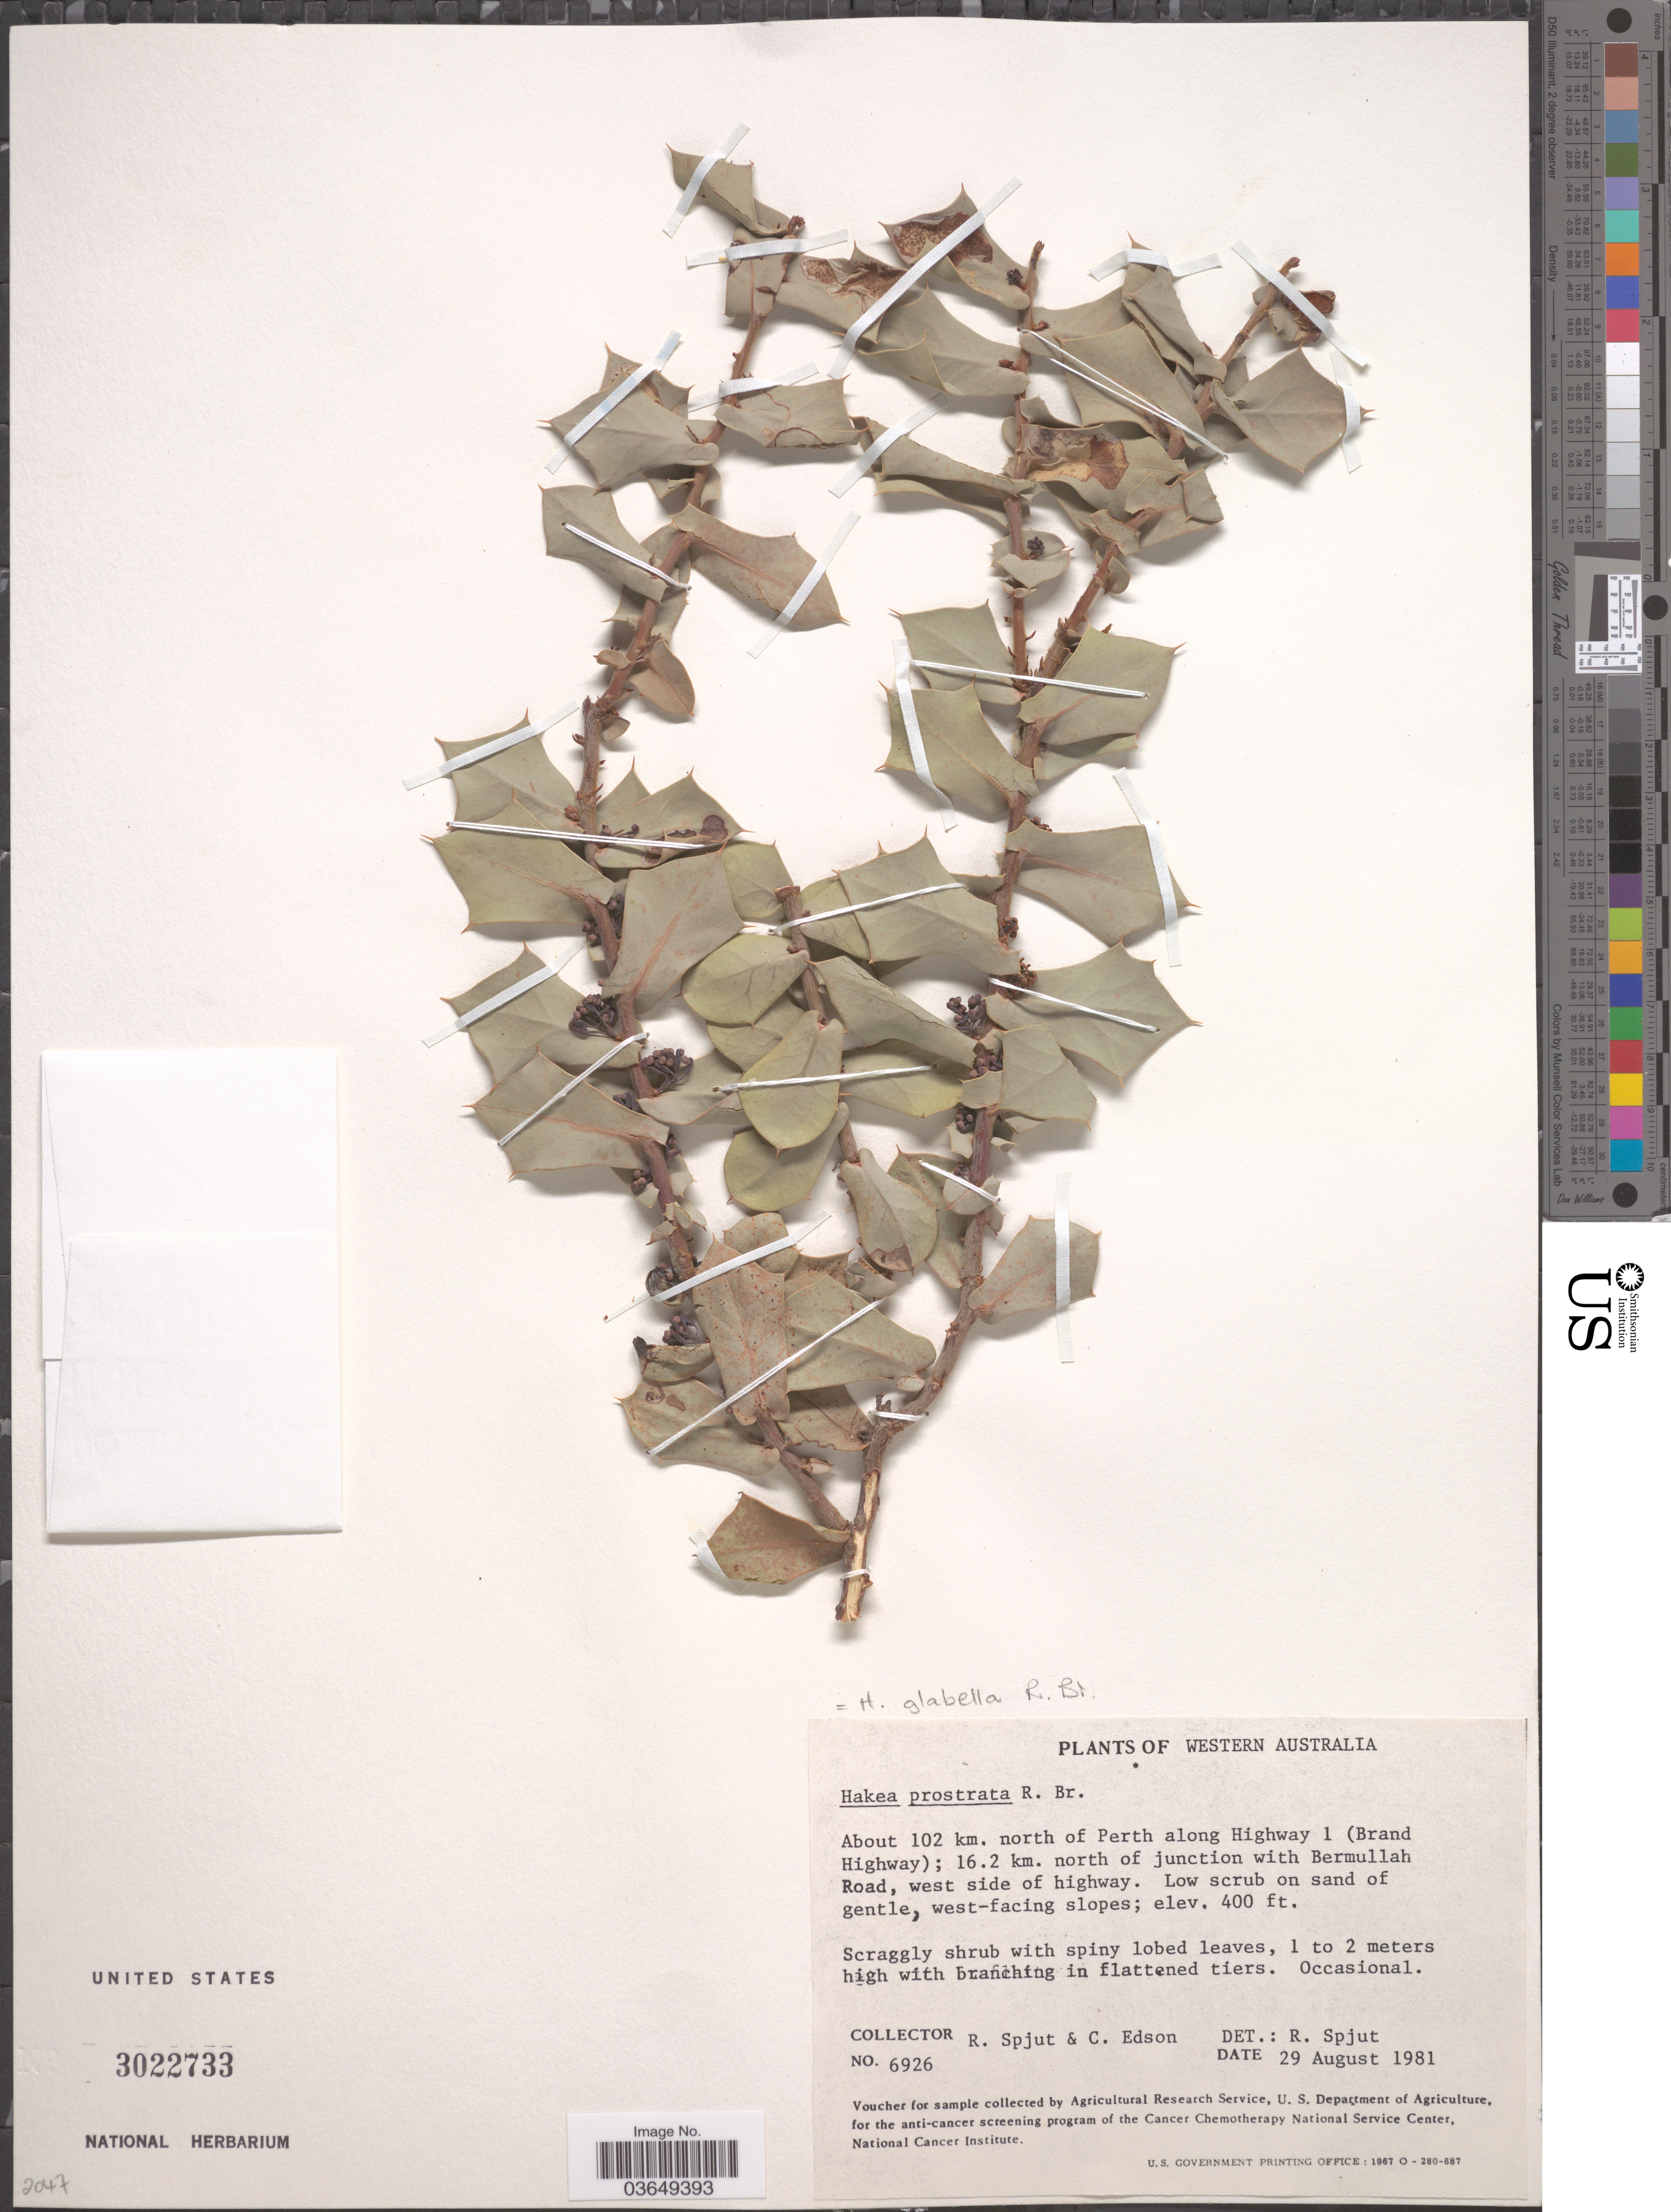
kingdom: Plantae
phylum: Tracheophyta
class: Magnoliopsida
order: Proteales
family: Proteaceae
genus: Hakea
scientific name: Hakea glabella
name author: R. Br.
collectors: R. Spjut & C. Edson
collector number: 6926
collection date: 1981-08-29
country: Australia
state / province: Western Australia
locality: About 102 km. north of Perth along Highway 1 (Brand Highway); 16.2 km north of junction with Bermullah Road, west side of highway.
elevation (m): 122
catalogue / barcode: US 3022733